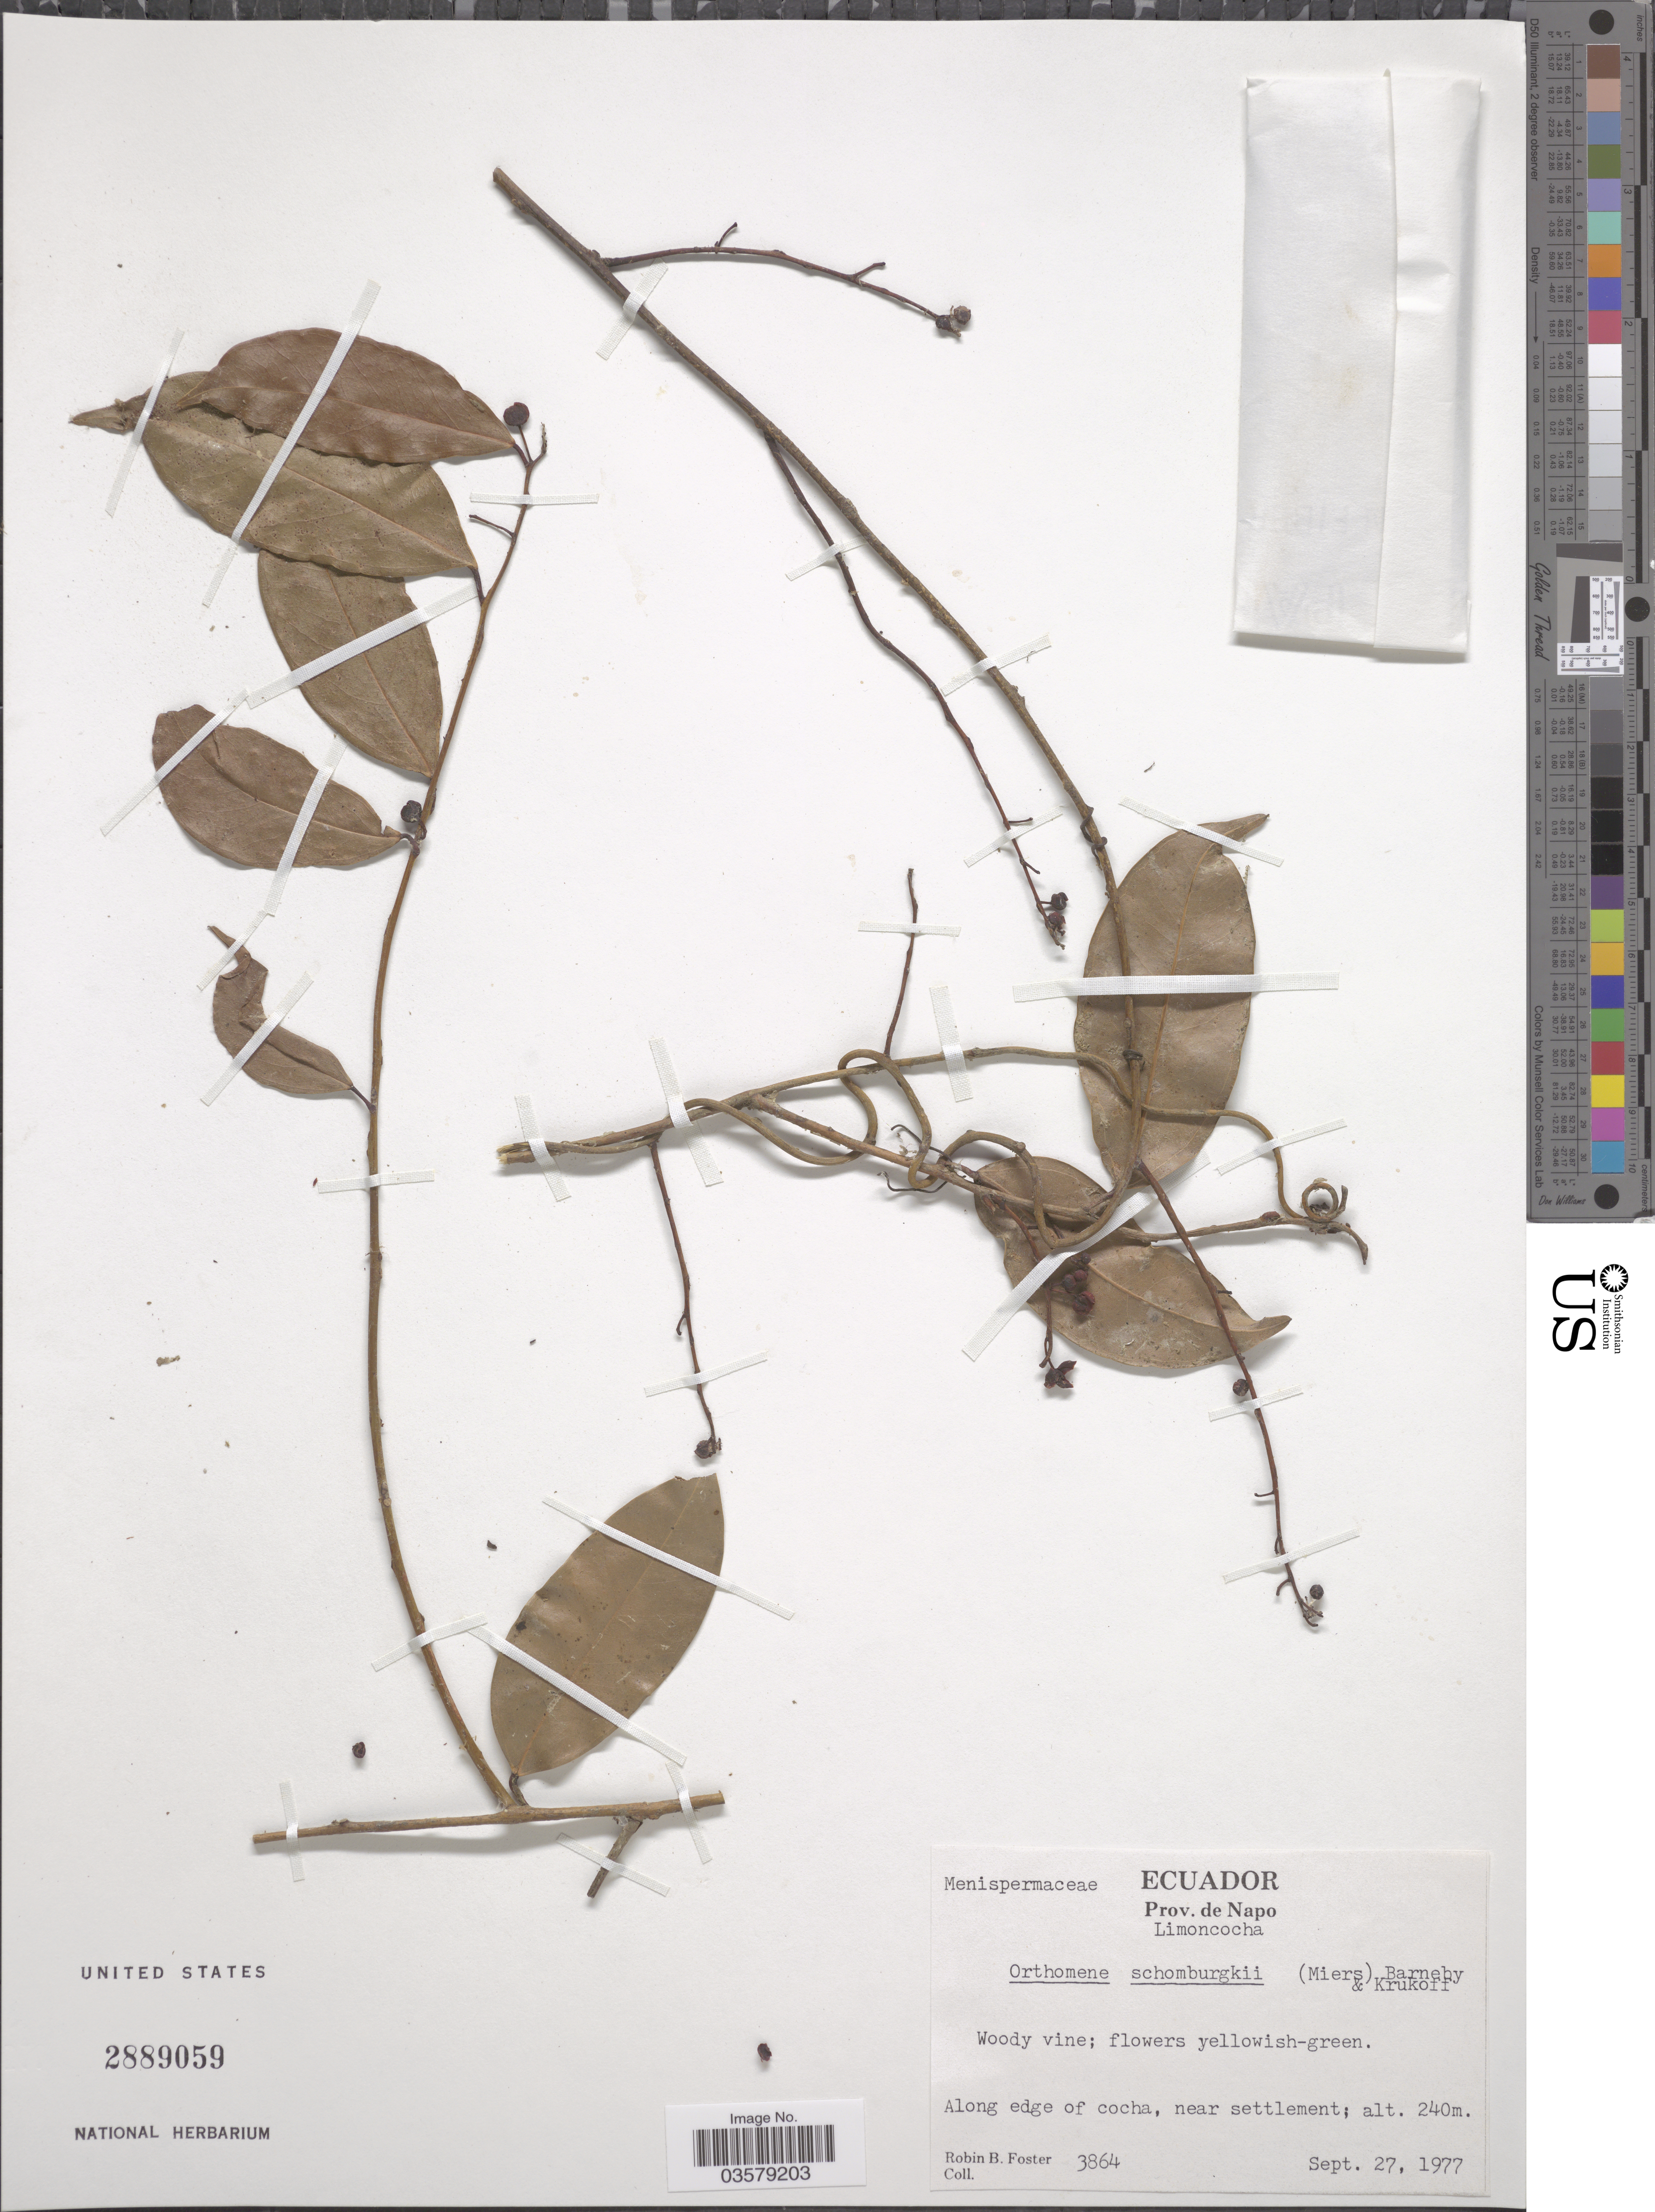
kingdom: Plantae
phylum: Tracheophyta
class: Magnoliopsida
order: Ranunculales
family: Menispermaceae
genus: Anomospermum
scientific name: Anomospermum schomburgkii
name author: Miers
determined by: Strong, Mark T., (BOT), Smithsonian Institution - National Museum of Natural History (UNITED STATES)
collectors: R. B. Foster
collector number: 3864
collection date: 1977-09-27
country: Ecuador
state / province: Napo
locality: Along edge of cocha, near settlement.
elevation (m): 240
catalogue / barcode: US 2889059